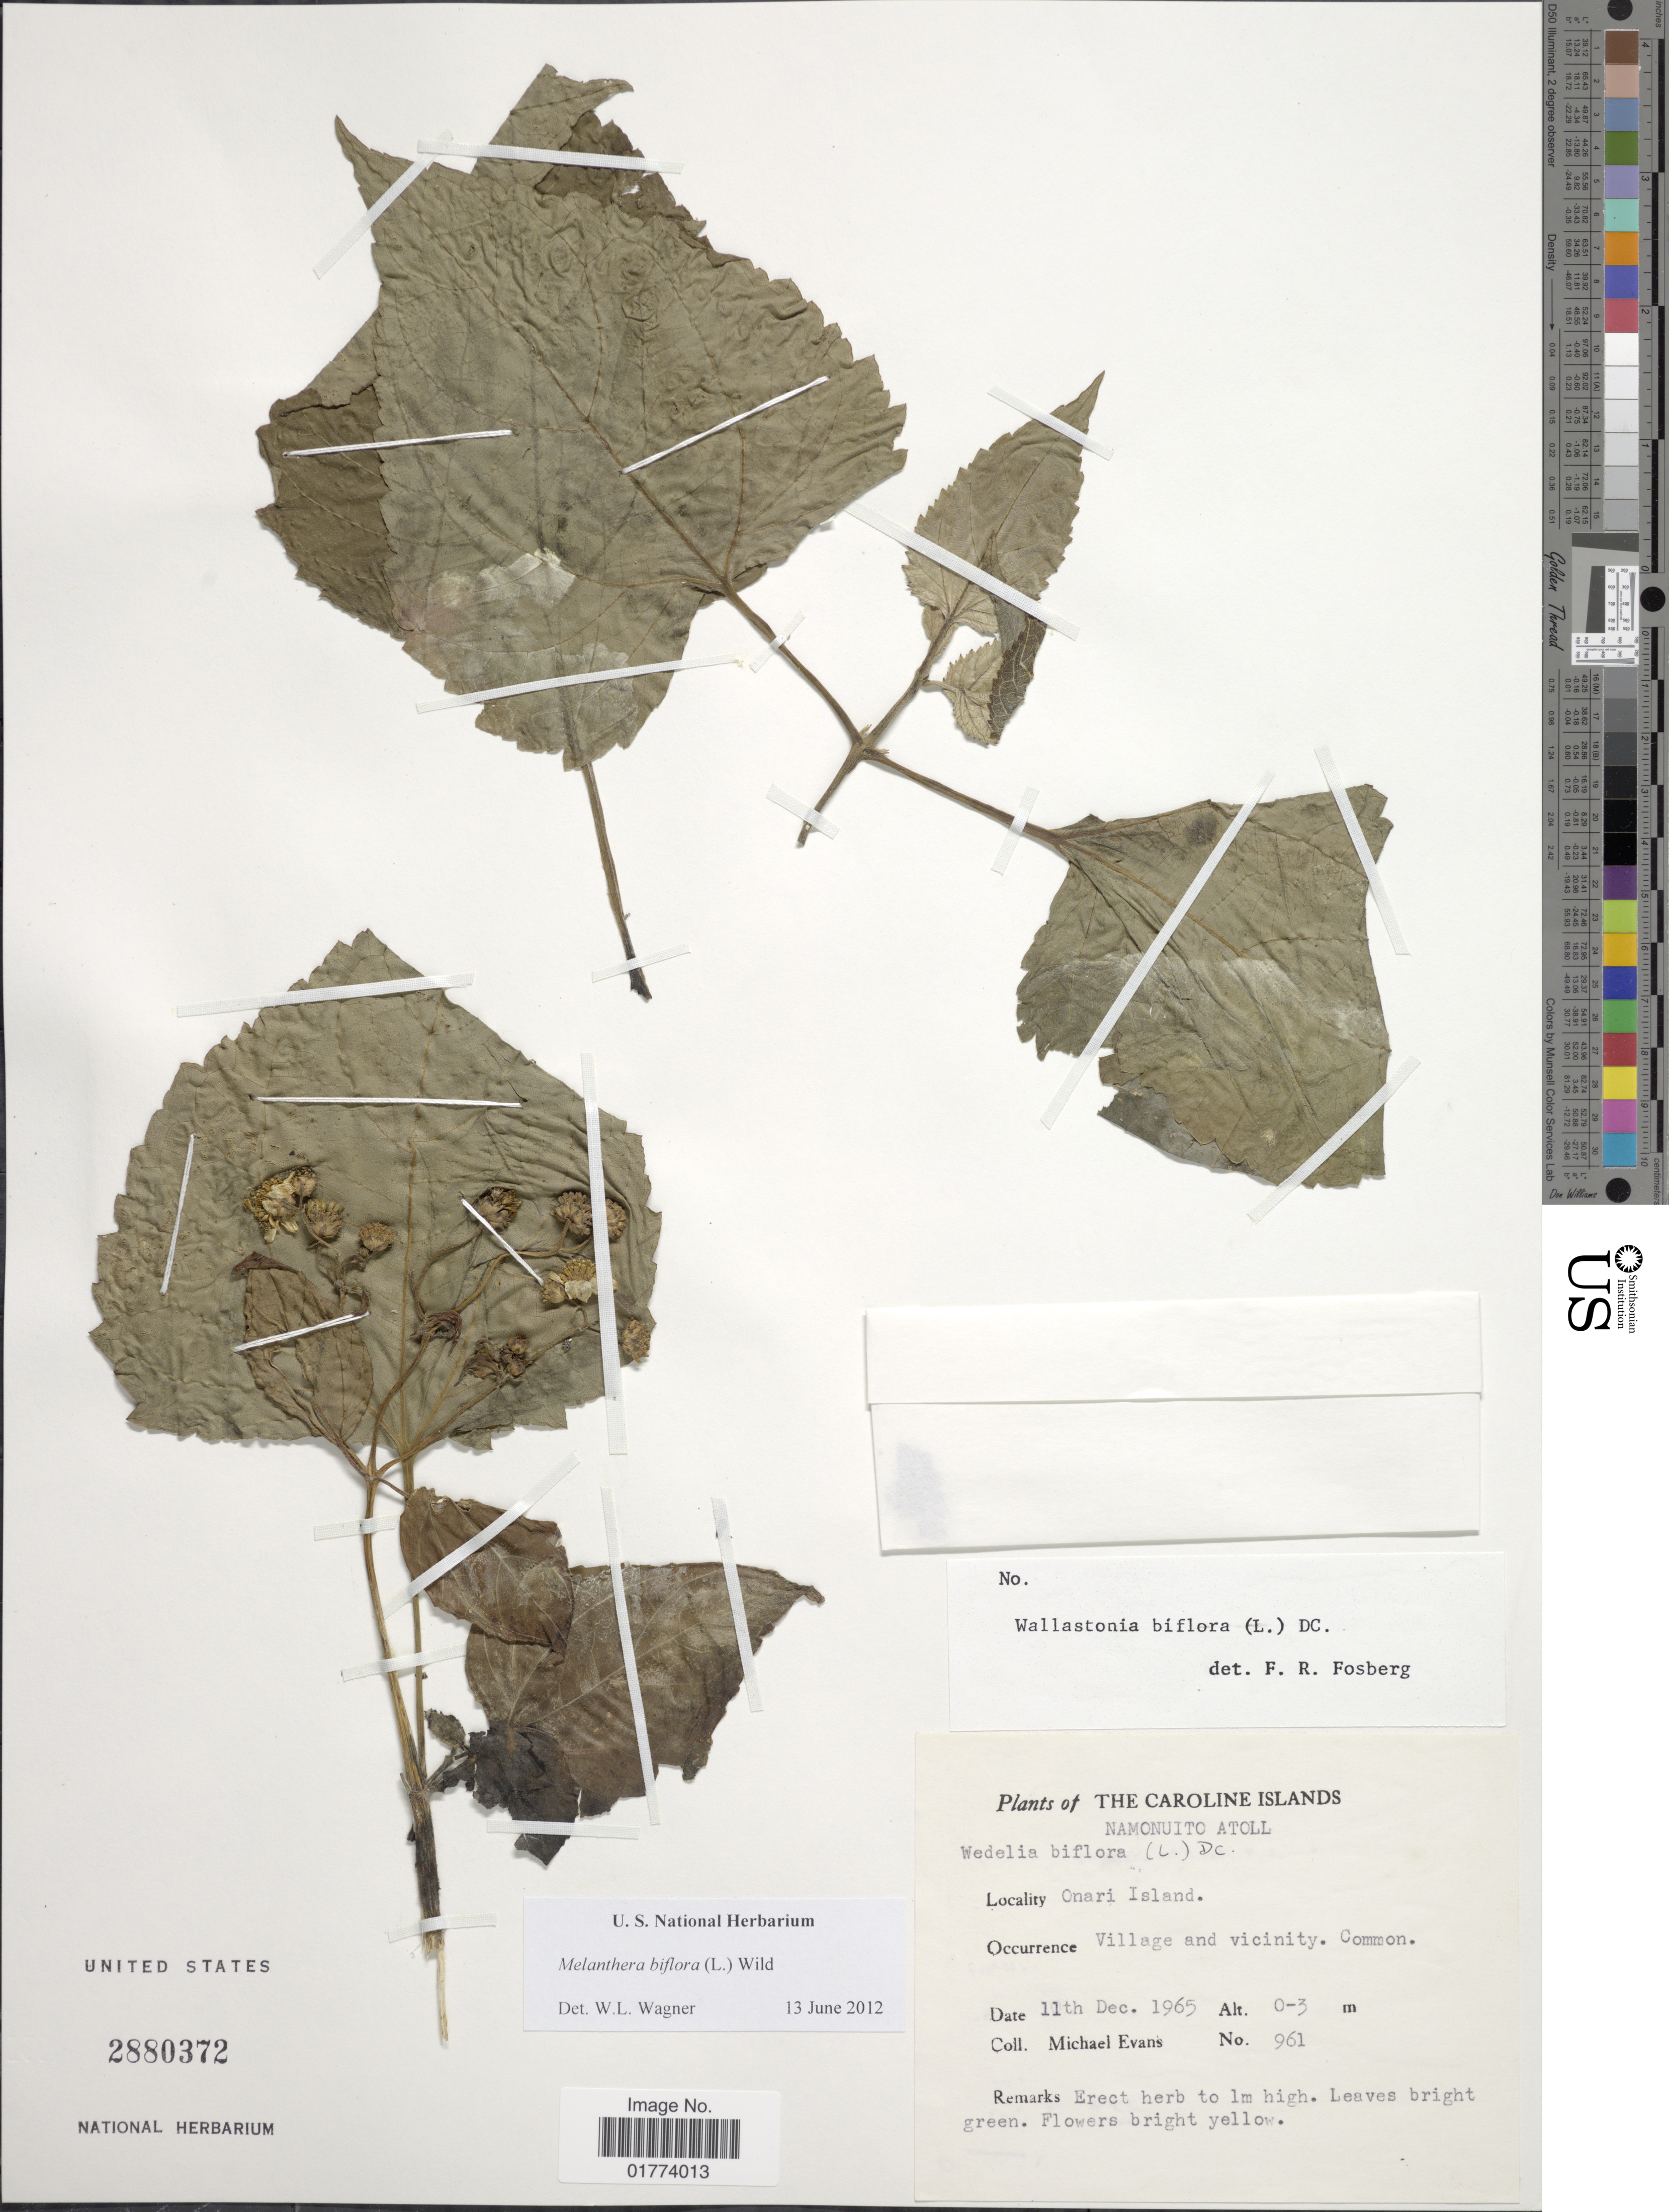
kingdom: Plantae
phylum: Tracheophyta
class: Magnoliopsida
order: Asterales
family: Asteraceae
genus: Wollastonia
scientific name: Wollastonia biflora var. biflora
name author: (L.) DC.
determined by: Wagner, W. L., (BOT), Smithsonian Institution - National Museum of Natural History (UNITED STATES)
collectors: M. Evans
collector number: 961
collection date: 1965-12-11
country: Micronesia, Federated States of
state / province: Truk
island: Namonuito Atoll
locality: Caroline Islands, Namonuito Atoll, Onari Island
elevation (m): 0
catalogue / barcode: US 2880372